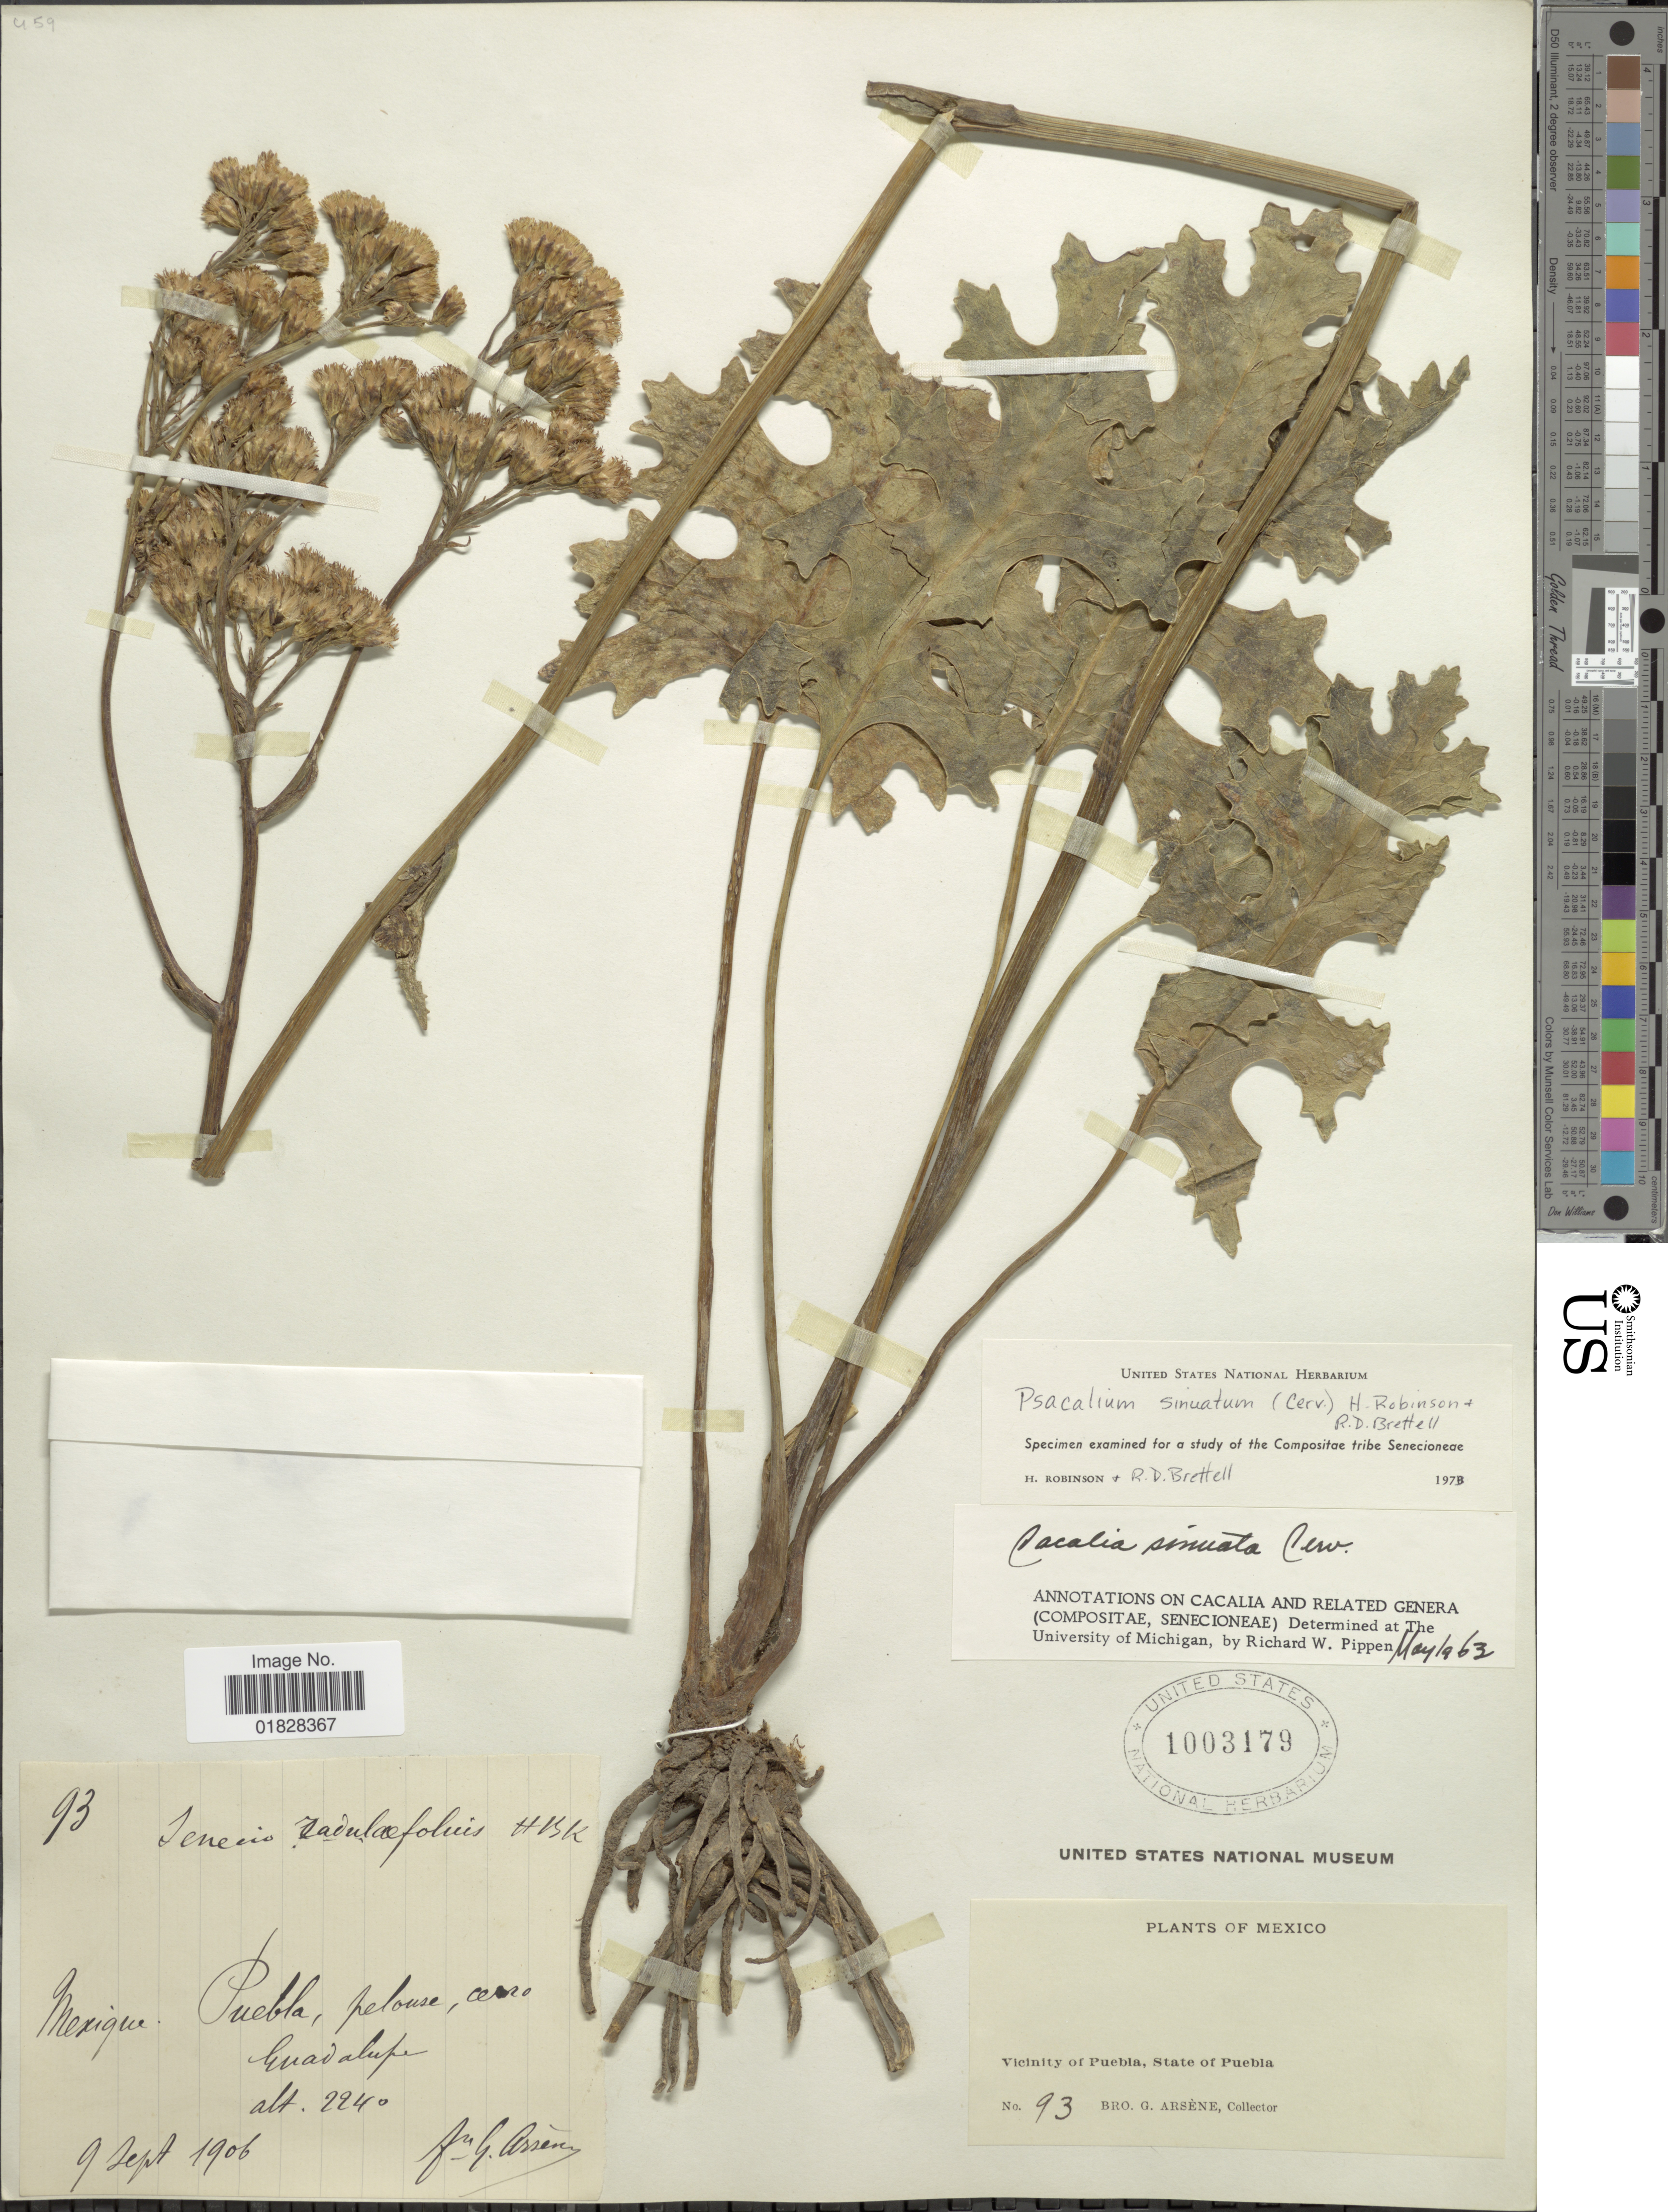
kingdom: Plantae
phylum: Tracheophyta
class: Magnoliopsida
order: Asterales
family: Asteraceae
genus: Psacalium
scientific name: Psacalium sinuatum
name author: (Cerv.) H. Rob. & Brettell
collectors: Bro. G. Arsène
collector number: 93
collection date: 1906-09-09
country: Mexico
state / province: Puebla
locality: Mexique. Puebla, pelouse. Guadalupe.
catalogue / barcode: US 1003179